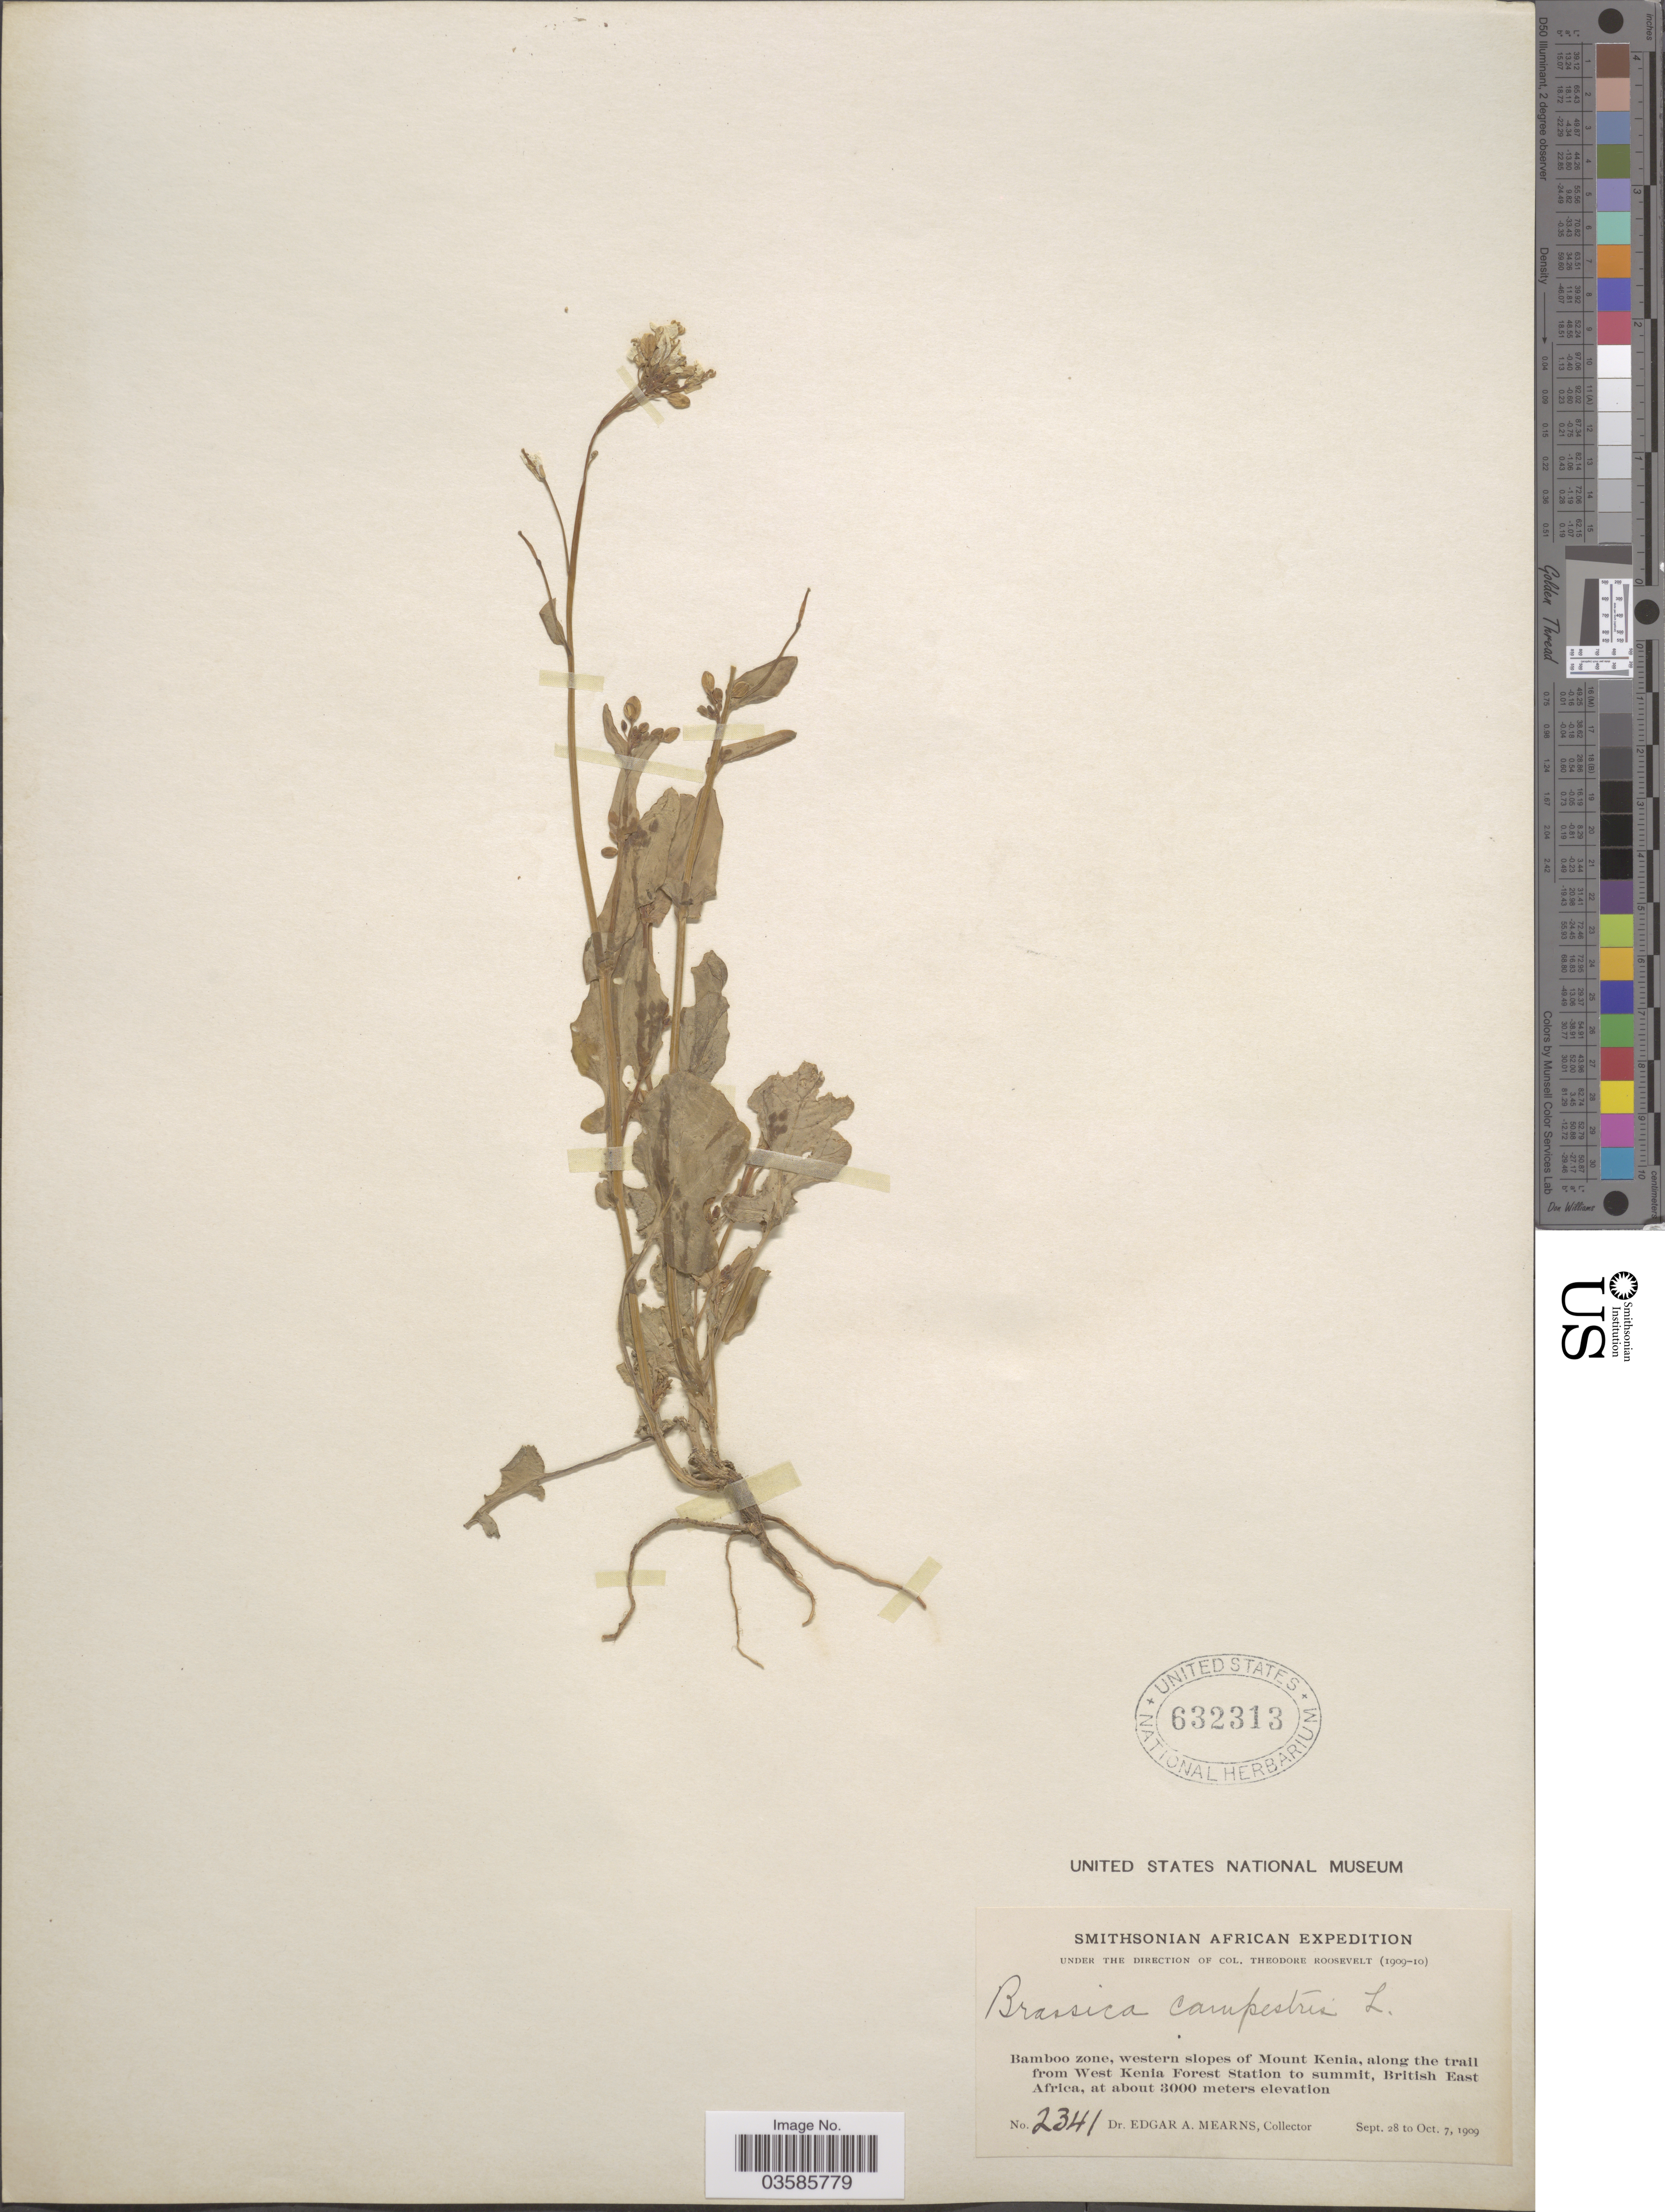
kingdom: Plantae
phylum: Tracheophyta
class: Magnoliopsida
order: Brassicales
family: Brassicaceae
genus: Brassica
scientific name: Brassica campestris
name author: L.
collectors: E. A. Mearns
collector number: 2341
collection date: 1909-09-28/1909-10-07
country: Kenya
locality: Bamboo zone, western slopes of Mount Kenia, along the trail from West Kenia Forest Station to summit, British East Africa.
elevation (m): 3000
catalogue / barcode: US 632313